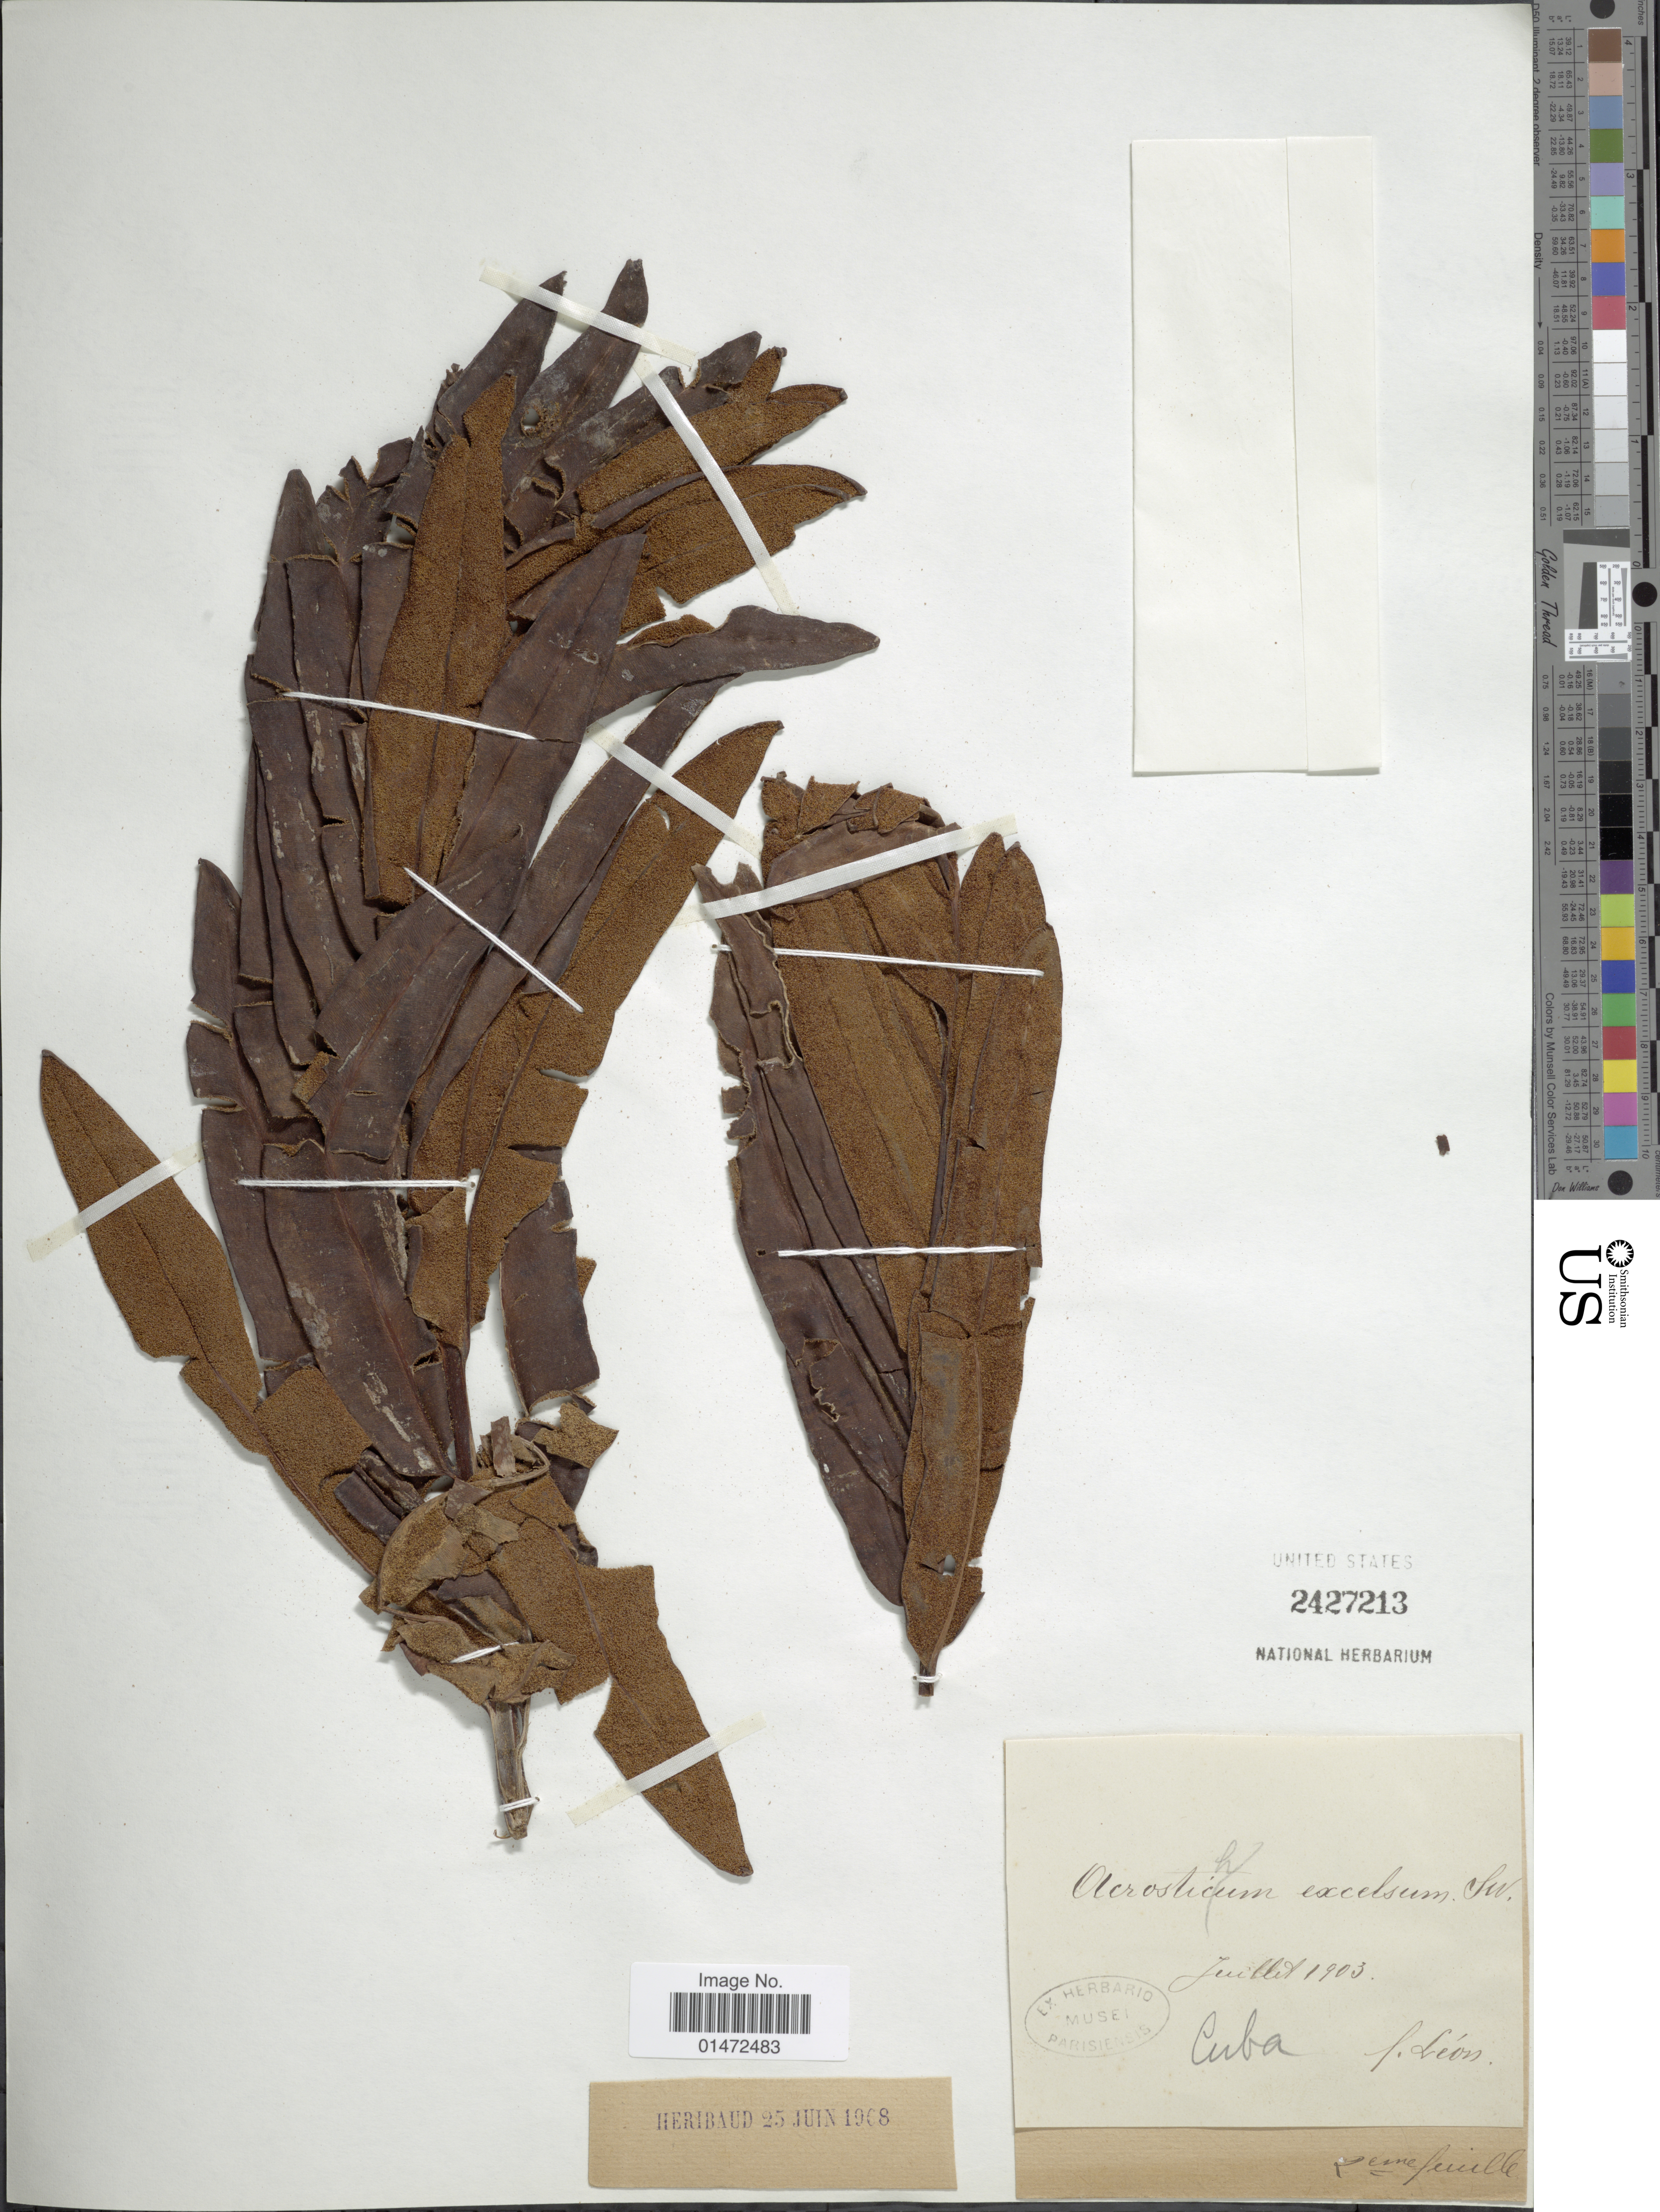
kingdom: Plantae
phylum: Tracheophyta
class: Polypodiopsida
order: Polypodiales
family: Pteridaceae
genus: Acrostichum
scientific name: Acrostichum danaeifolium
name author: Langsd. & Fisch.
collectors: Bro. León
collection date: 1903-07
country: Cuba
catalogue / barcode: US 2427213